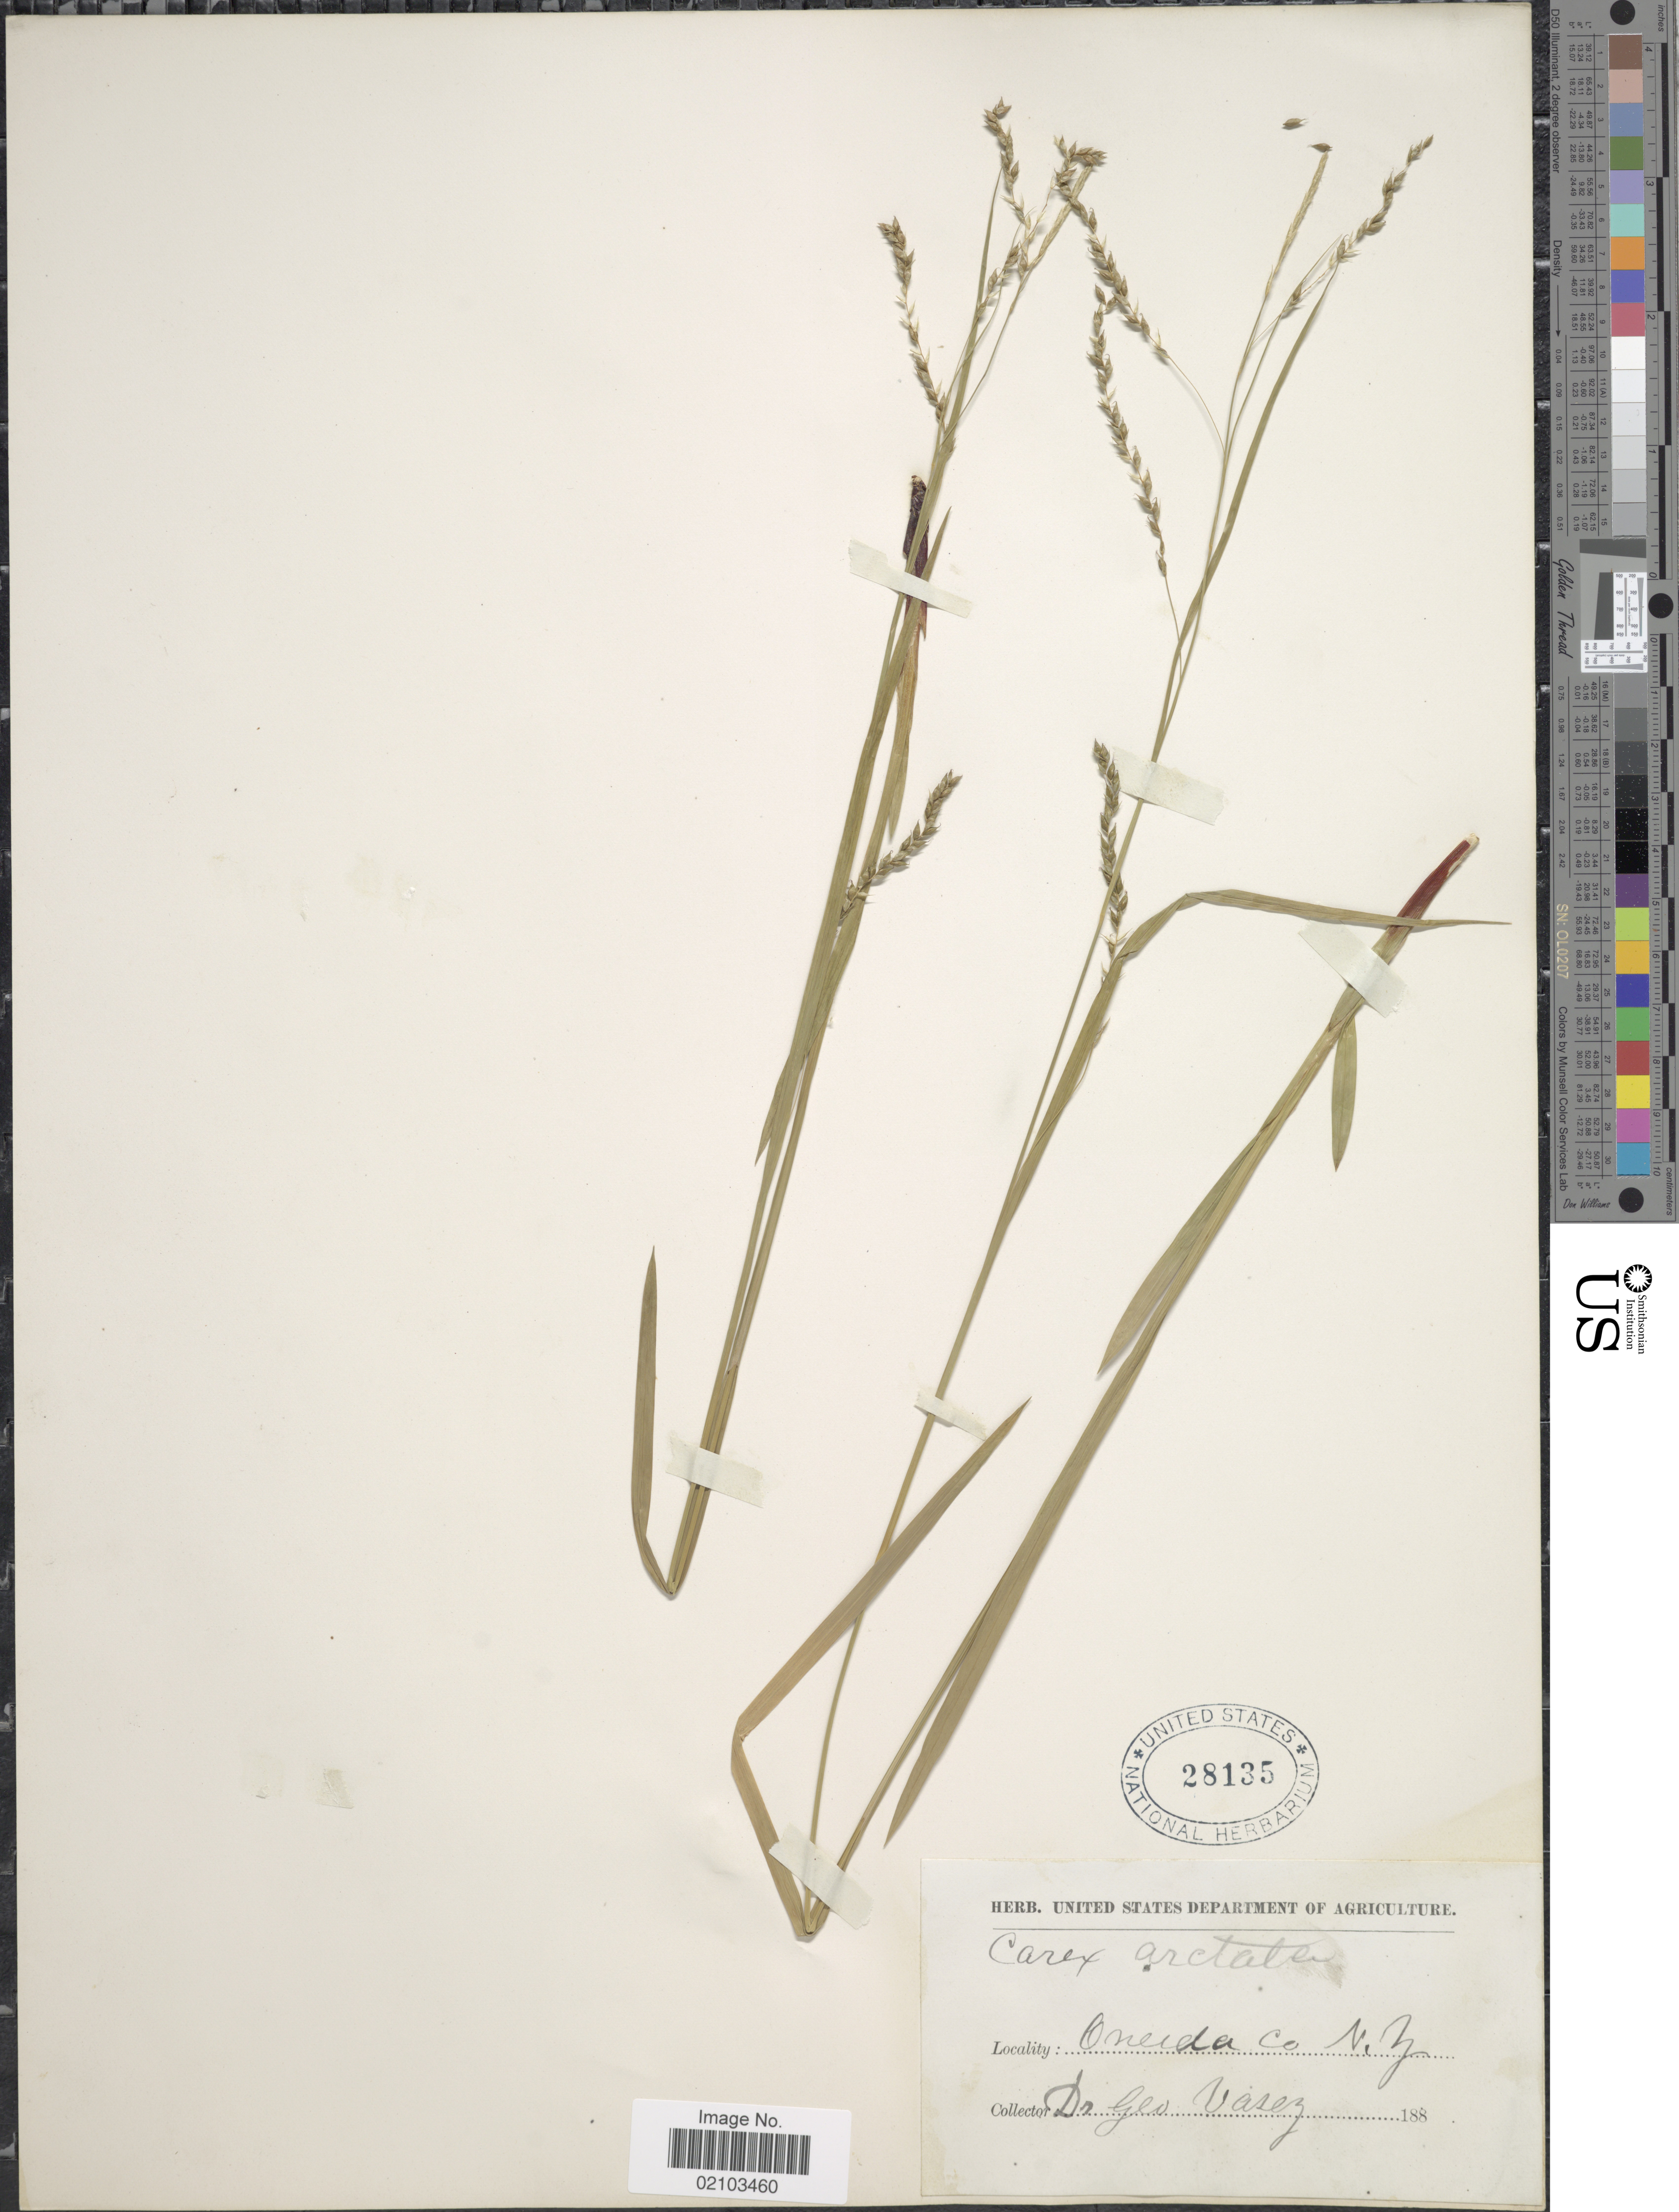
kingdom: Plantae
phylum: Tracheophyta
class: Liliopsida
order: Poales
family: Cyperaceae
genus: Carex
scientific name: Carex arctata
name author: Boott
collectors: G. Vasey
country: United States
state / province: New York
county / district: Oneida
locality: Oneida Co.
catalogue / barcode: US 28135